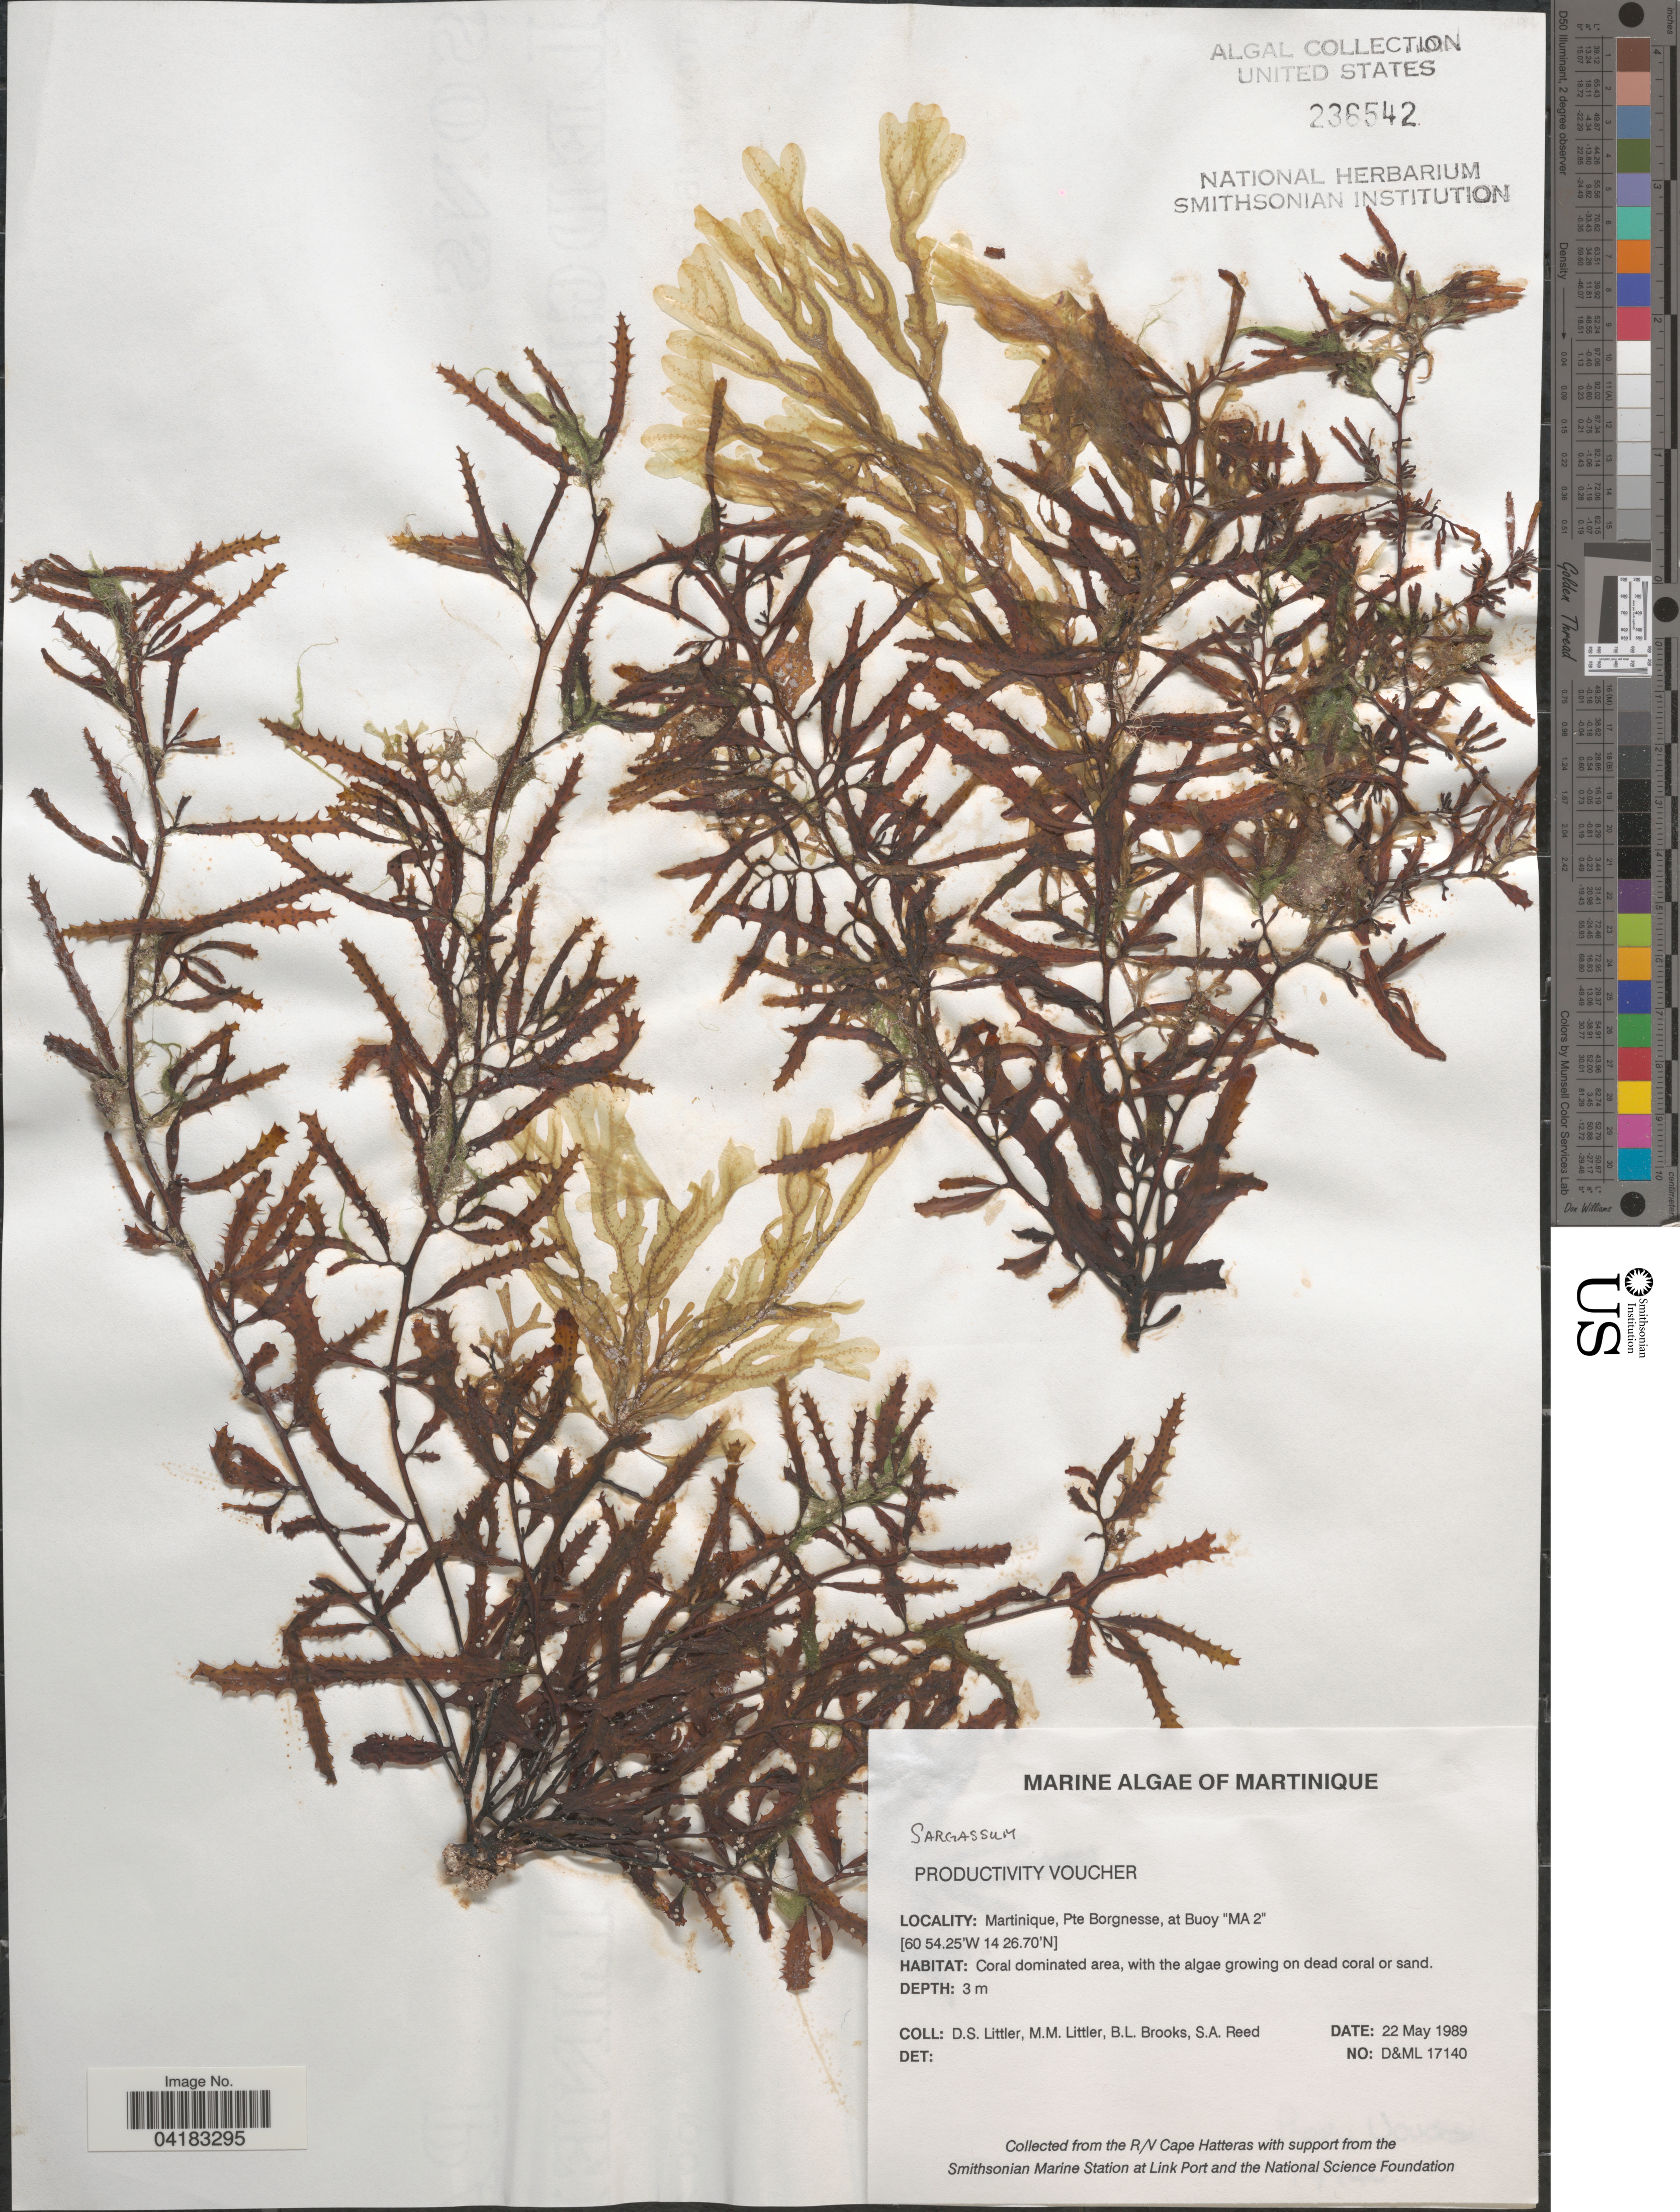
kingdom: Chromista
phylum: Ochrophyta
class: Phaeophyceae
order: Fucales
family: Sargassaceae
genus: Sargassum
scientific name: Sargassum sp.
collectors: D. S. Littler, B. Brooks & S. Reed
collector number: D&ML17140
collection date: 1989-05-22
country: Martinique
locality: Pte Borgnesse, at Buoy "MA 2".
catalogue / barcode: US 236542